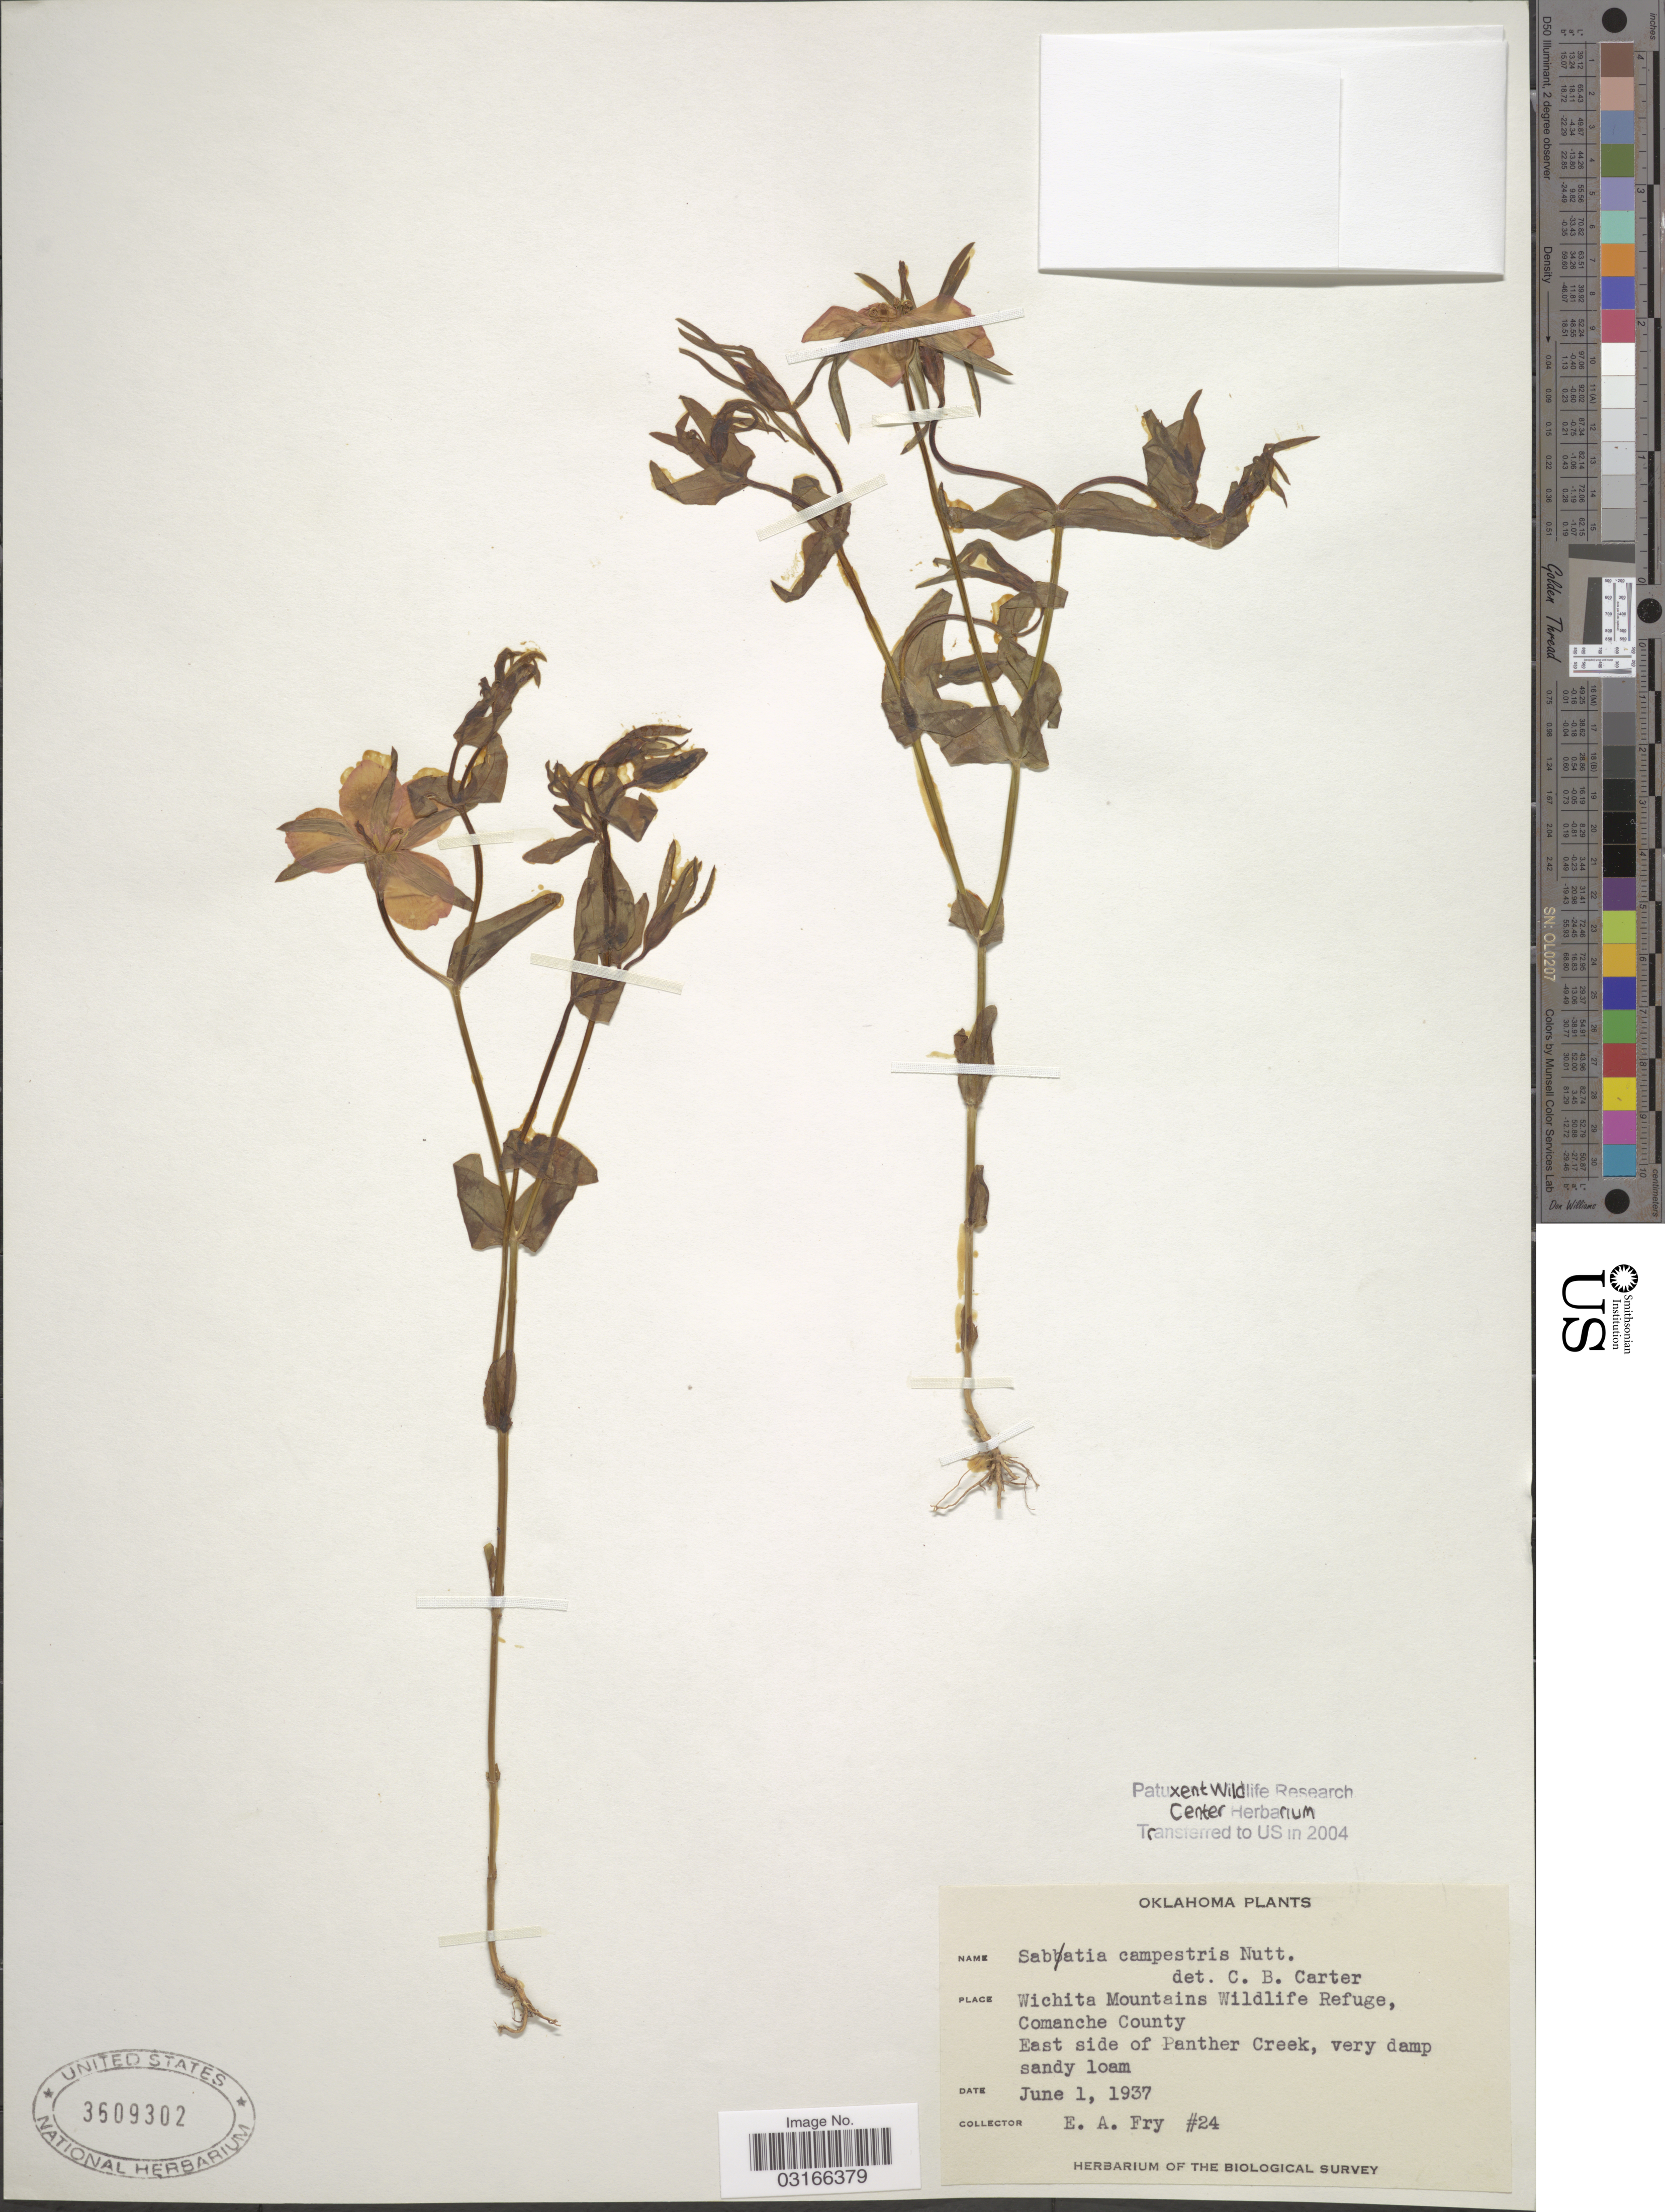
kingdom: Plantae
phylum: Tracheophyta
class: Magnoliopsida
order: Gentianales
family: Gentianaceae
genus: Sabatia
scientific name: Sabatia campestris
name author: Nutt.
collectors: E. Fry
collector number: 24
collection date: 1937-06-01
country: United States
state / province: Oklahoma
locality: Wichita Mountains Wildlife Refuge, Comanche County. East side of Panther Creek.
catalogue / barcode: US 3609302